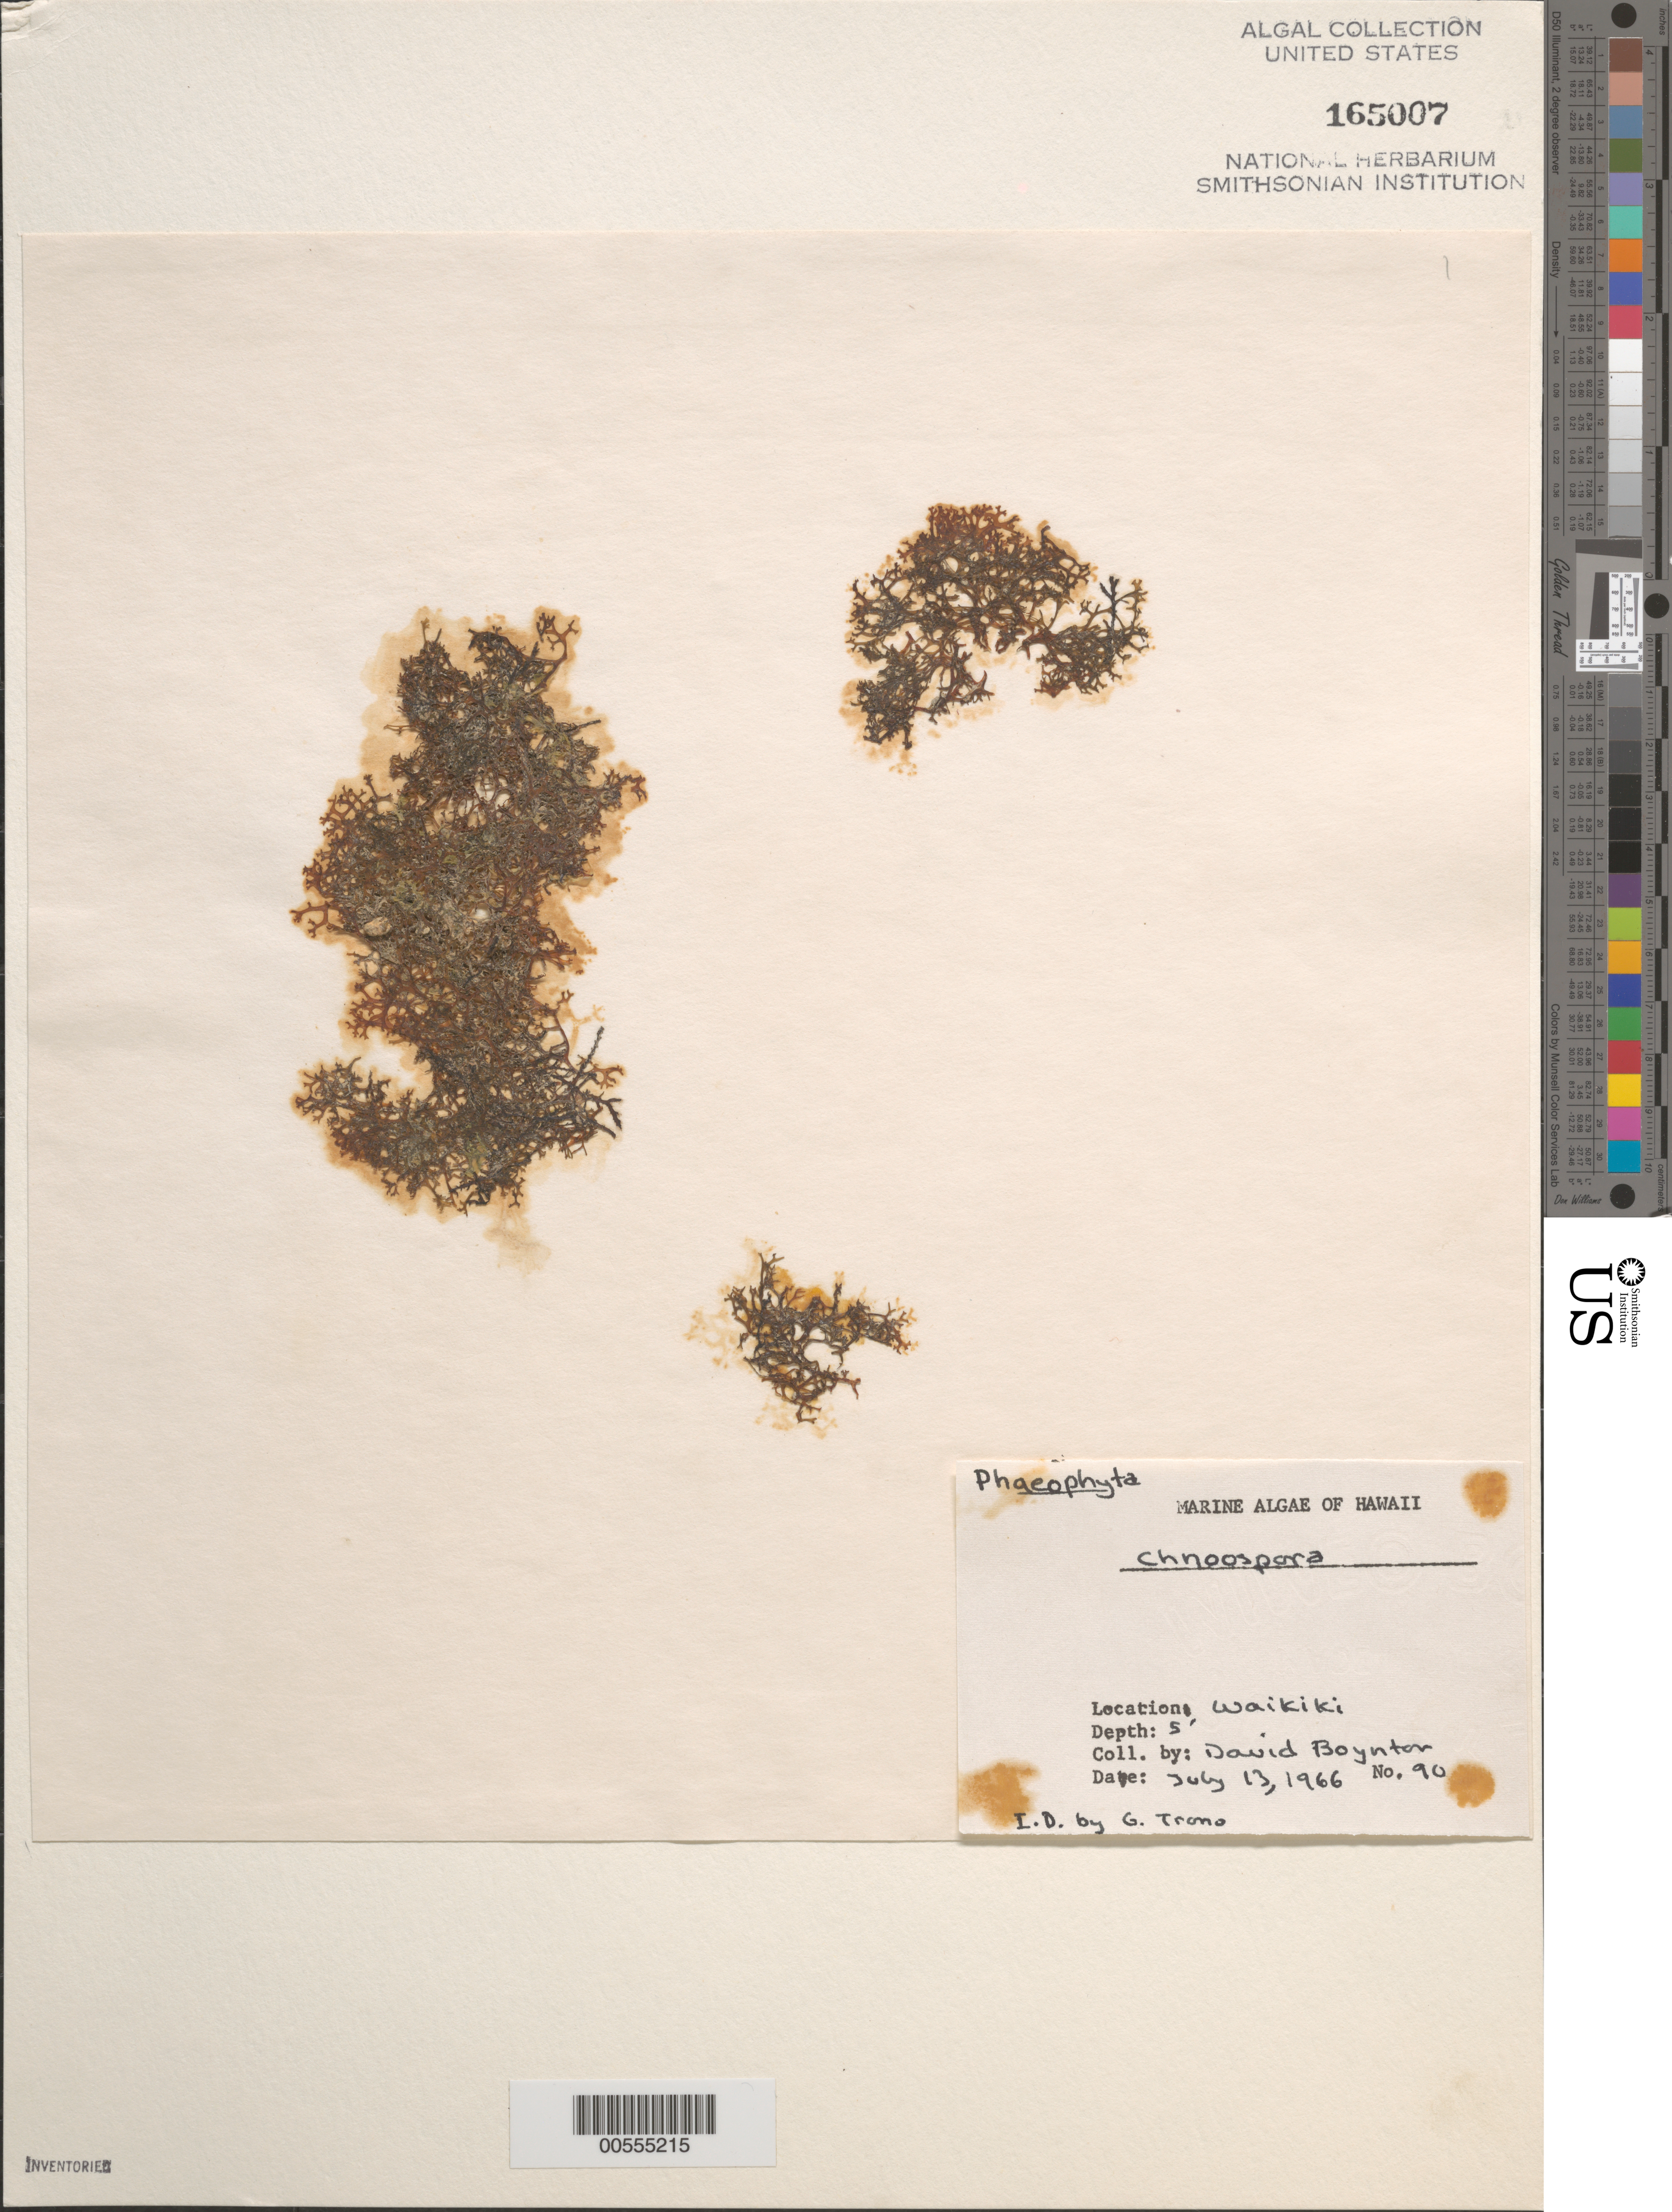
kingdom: Chromista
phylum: Ochrophyta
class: Phaeophyceae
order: Scytosiphonales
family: Scytosiphonaceae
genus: Chnoospora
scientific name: Chnoospora sp.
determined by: Trono, Gavino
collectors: D. Boynton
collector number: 90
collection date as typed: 13 Jul 1966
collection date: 1966-07-13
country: United States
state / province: Hawaii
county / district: Honolulu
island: Oahu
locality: Waikiki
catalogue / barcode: US 165007